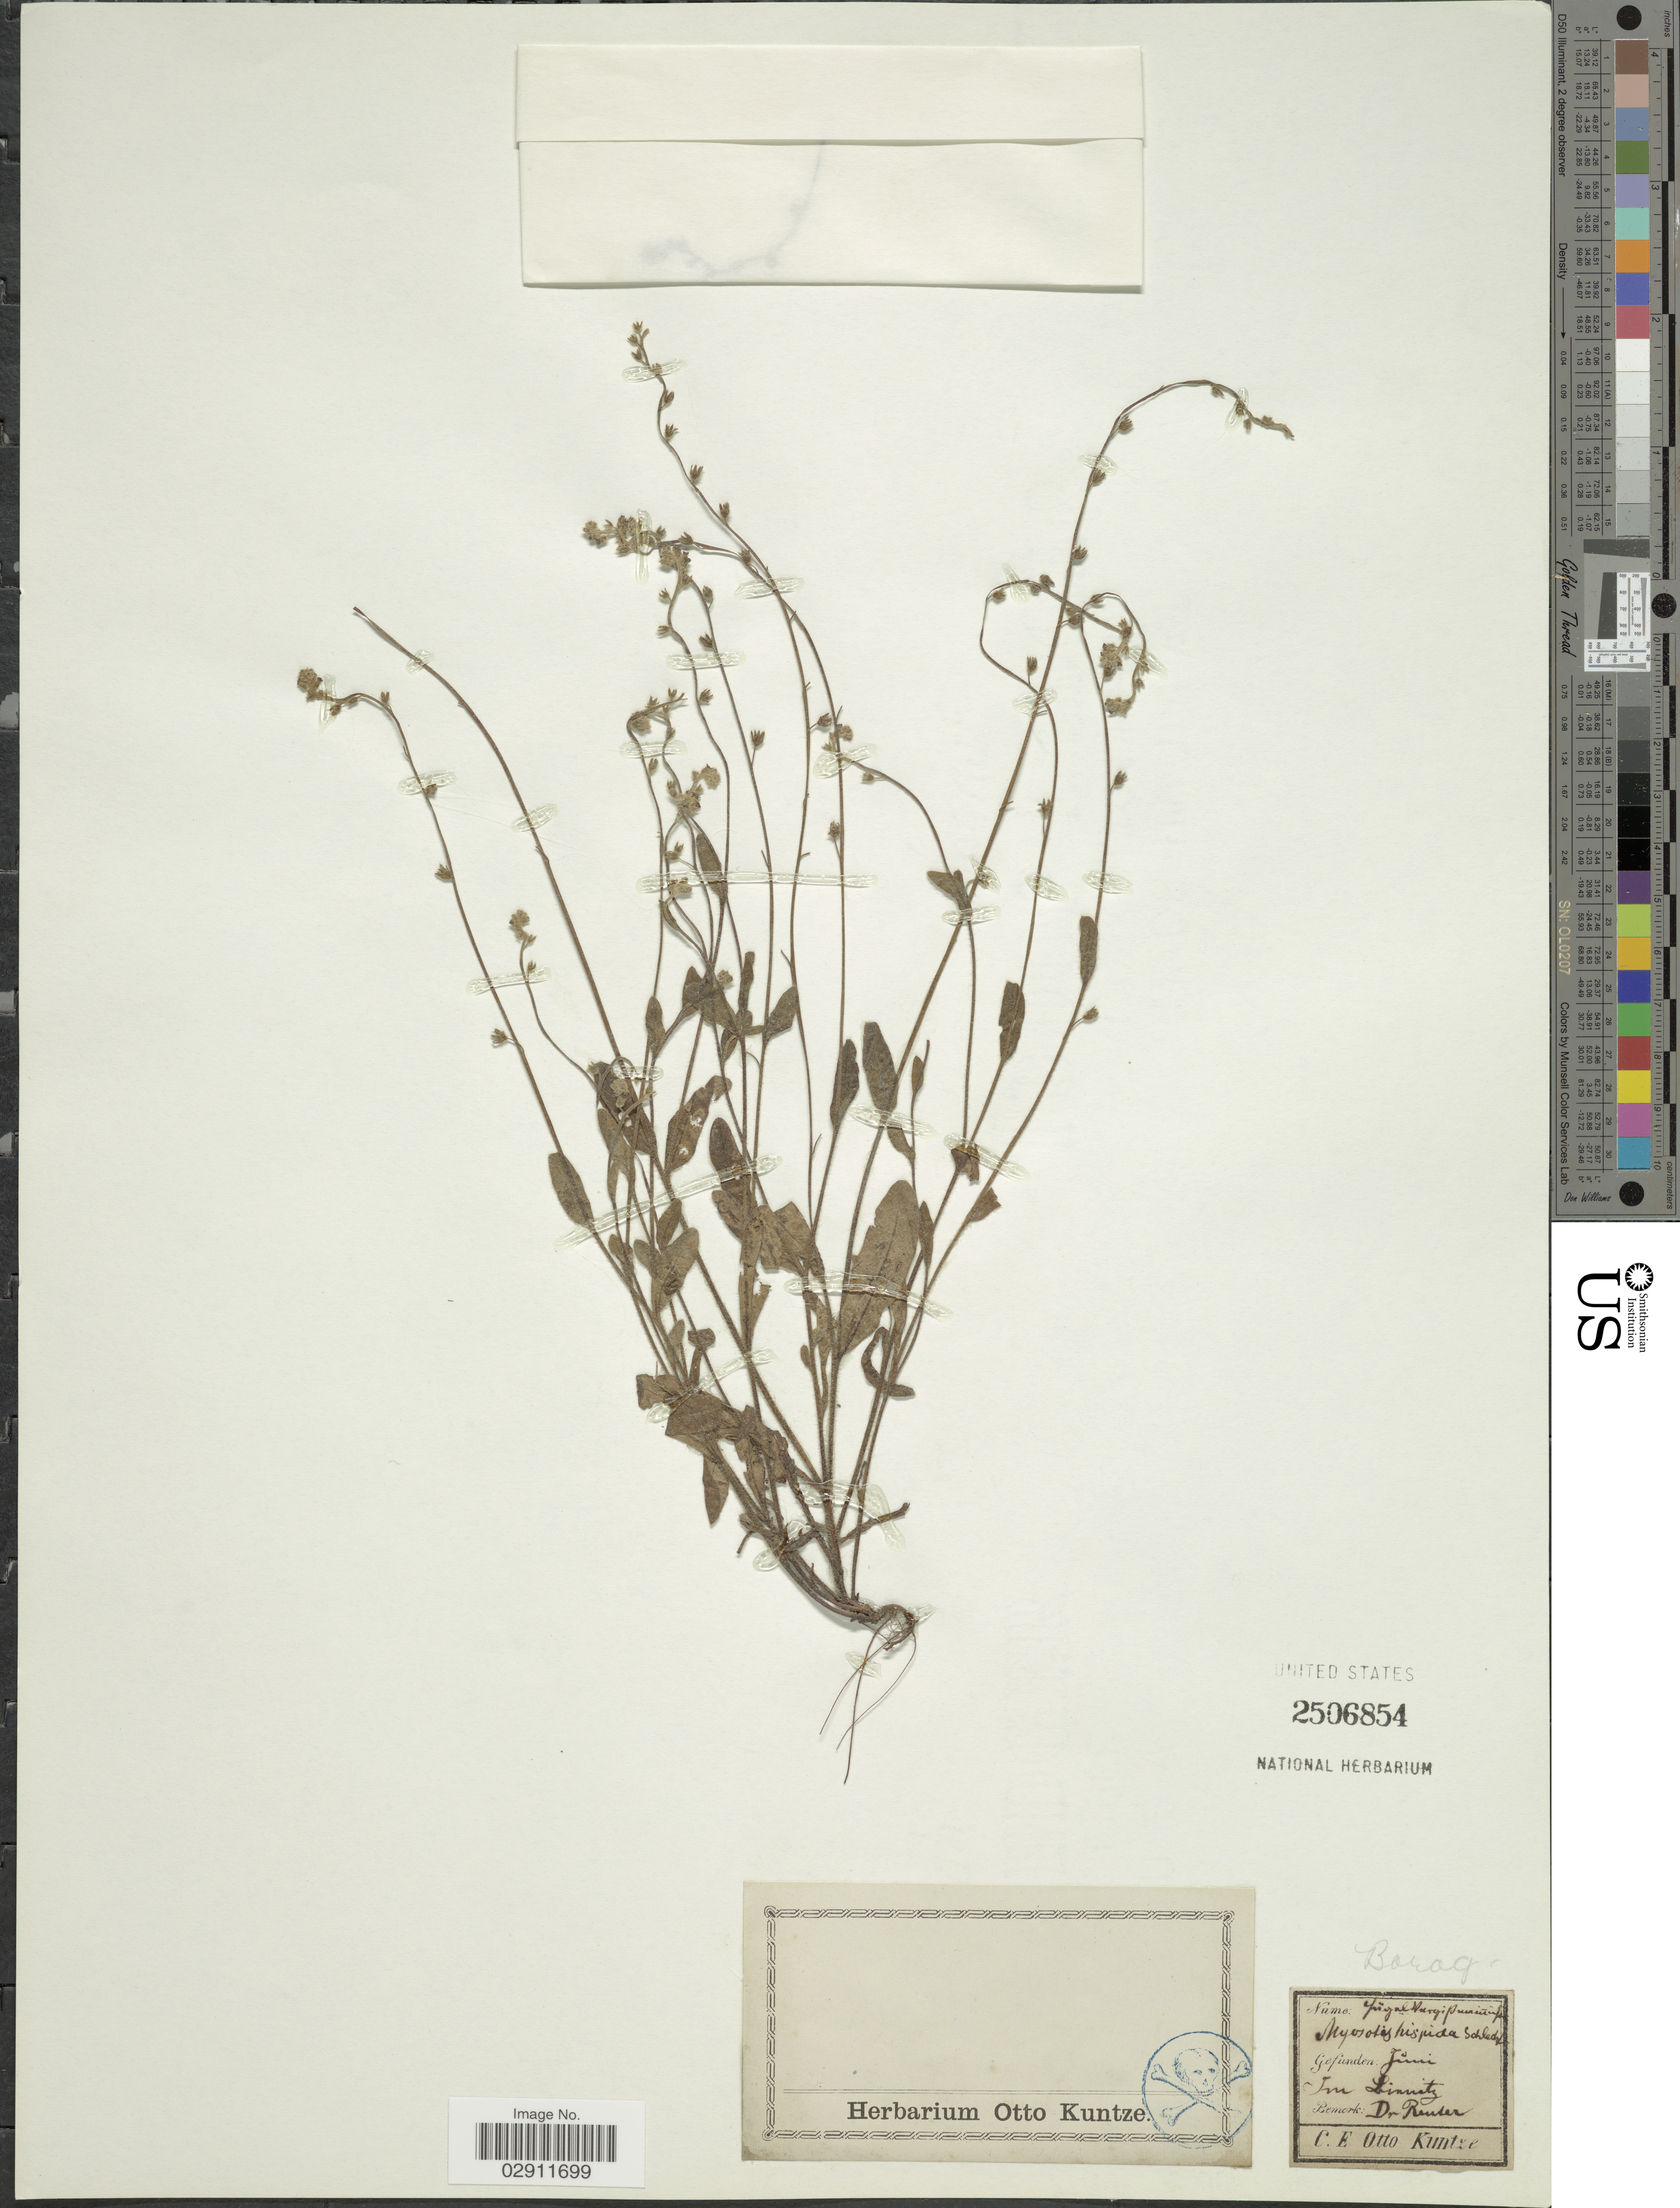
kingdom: Plantae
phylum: Tracheophyta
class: Magnoliopsida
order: Boraginales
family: Boraginaceae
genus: Myosotis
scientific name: Myosotis hispida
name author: Schltdl.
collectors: -. Reuter & C.E.O. Kuntze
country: Germany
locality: Im Linnitz.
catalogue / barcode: US 2506854